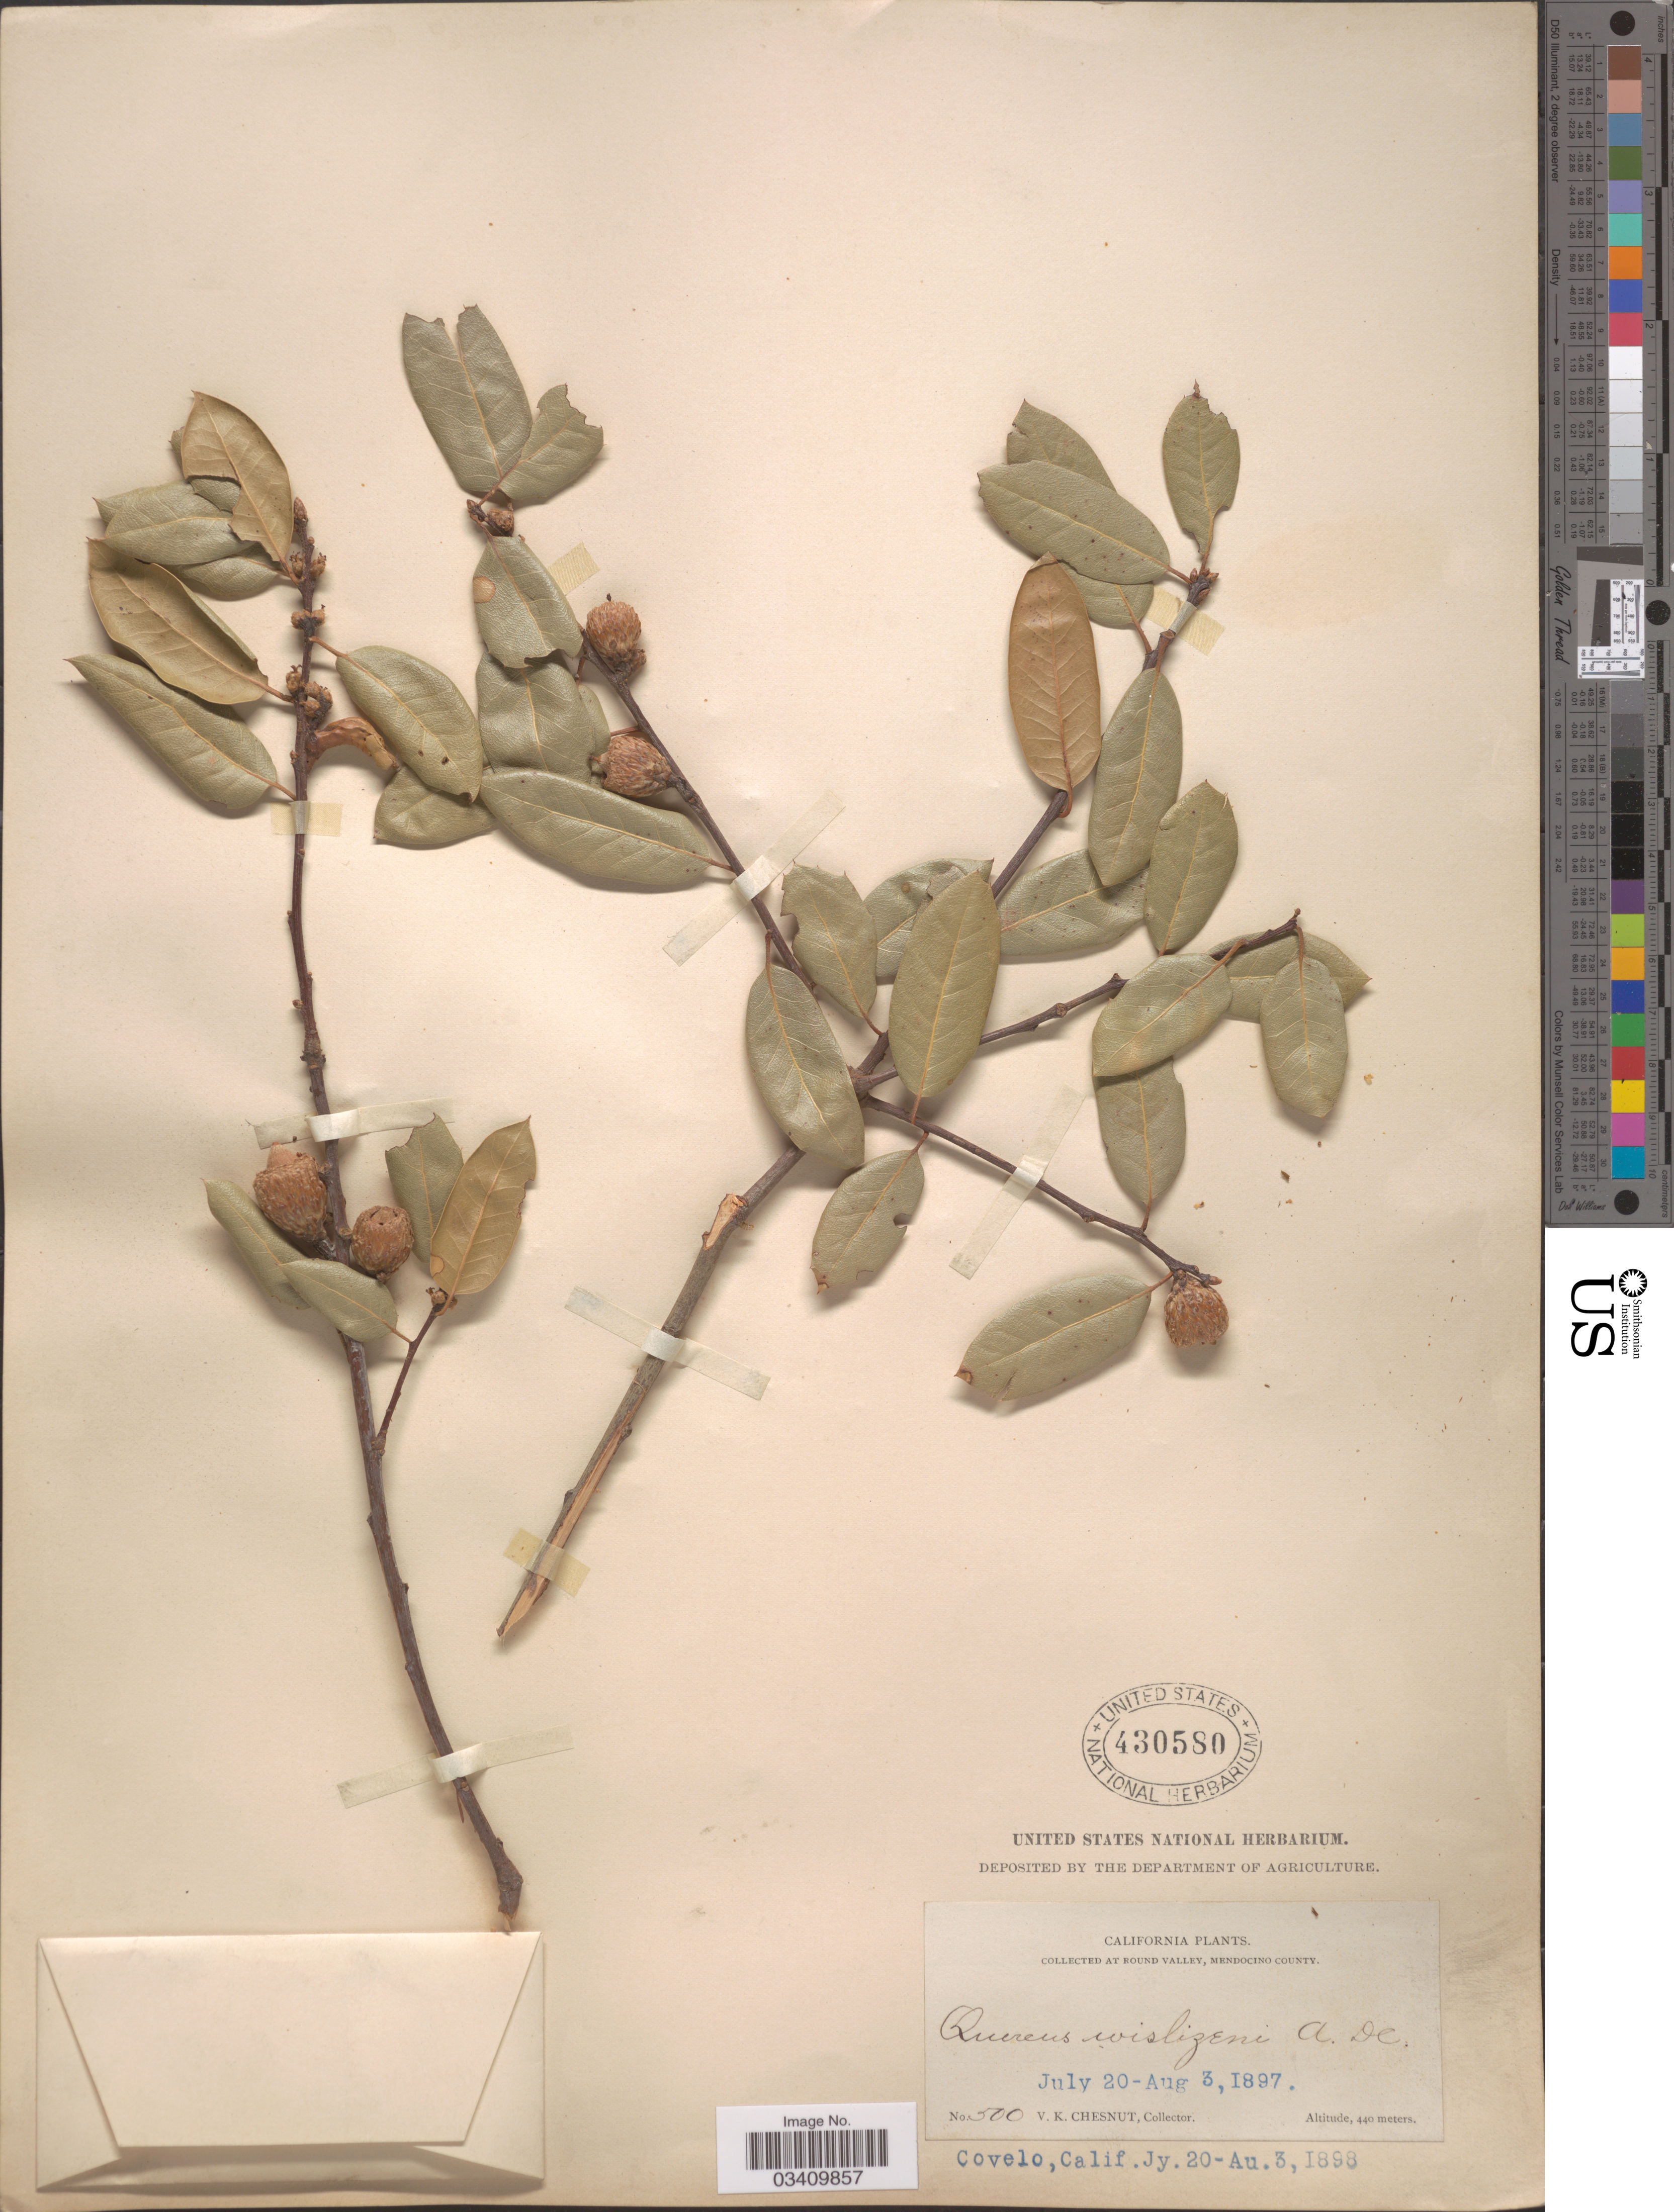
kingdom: Plantae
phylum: Tracheophyta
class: Magnoliopsida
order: Fagales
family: Fagaceae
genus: Quercus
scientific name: Quercus wislizeni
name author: A. DC.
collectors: V. Chesnut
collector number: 500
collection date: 1897-07-20/1898-08-03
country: United States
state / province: California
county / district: Mendocino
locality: Round Valley, Mendocino County. Covelo.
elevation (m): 440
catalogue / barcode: US 430580